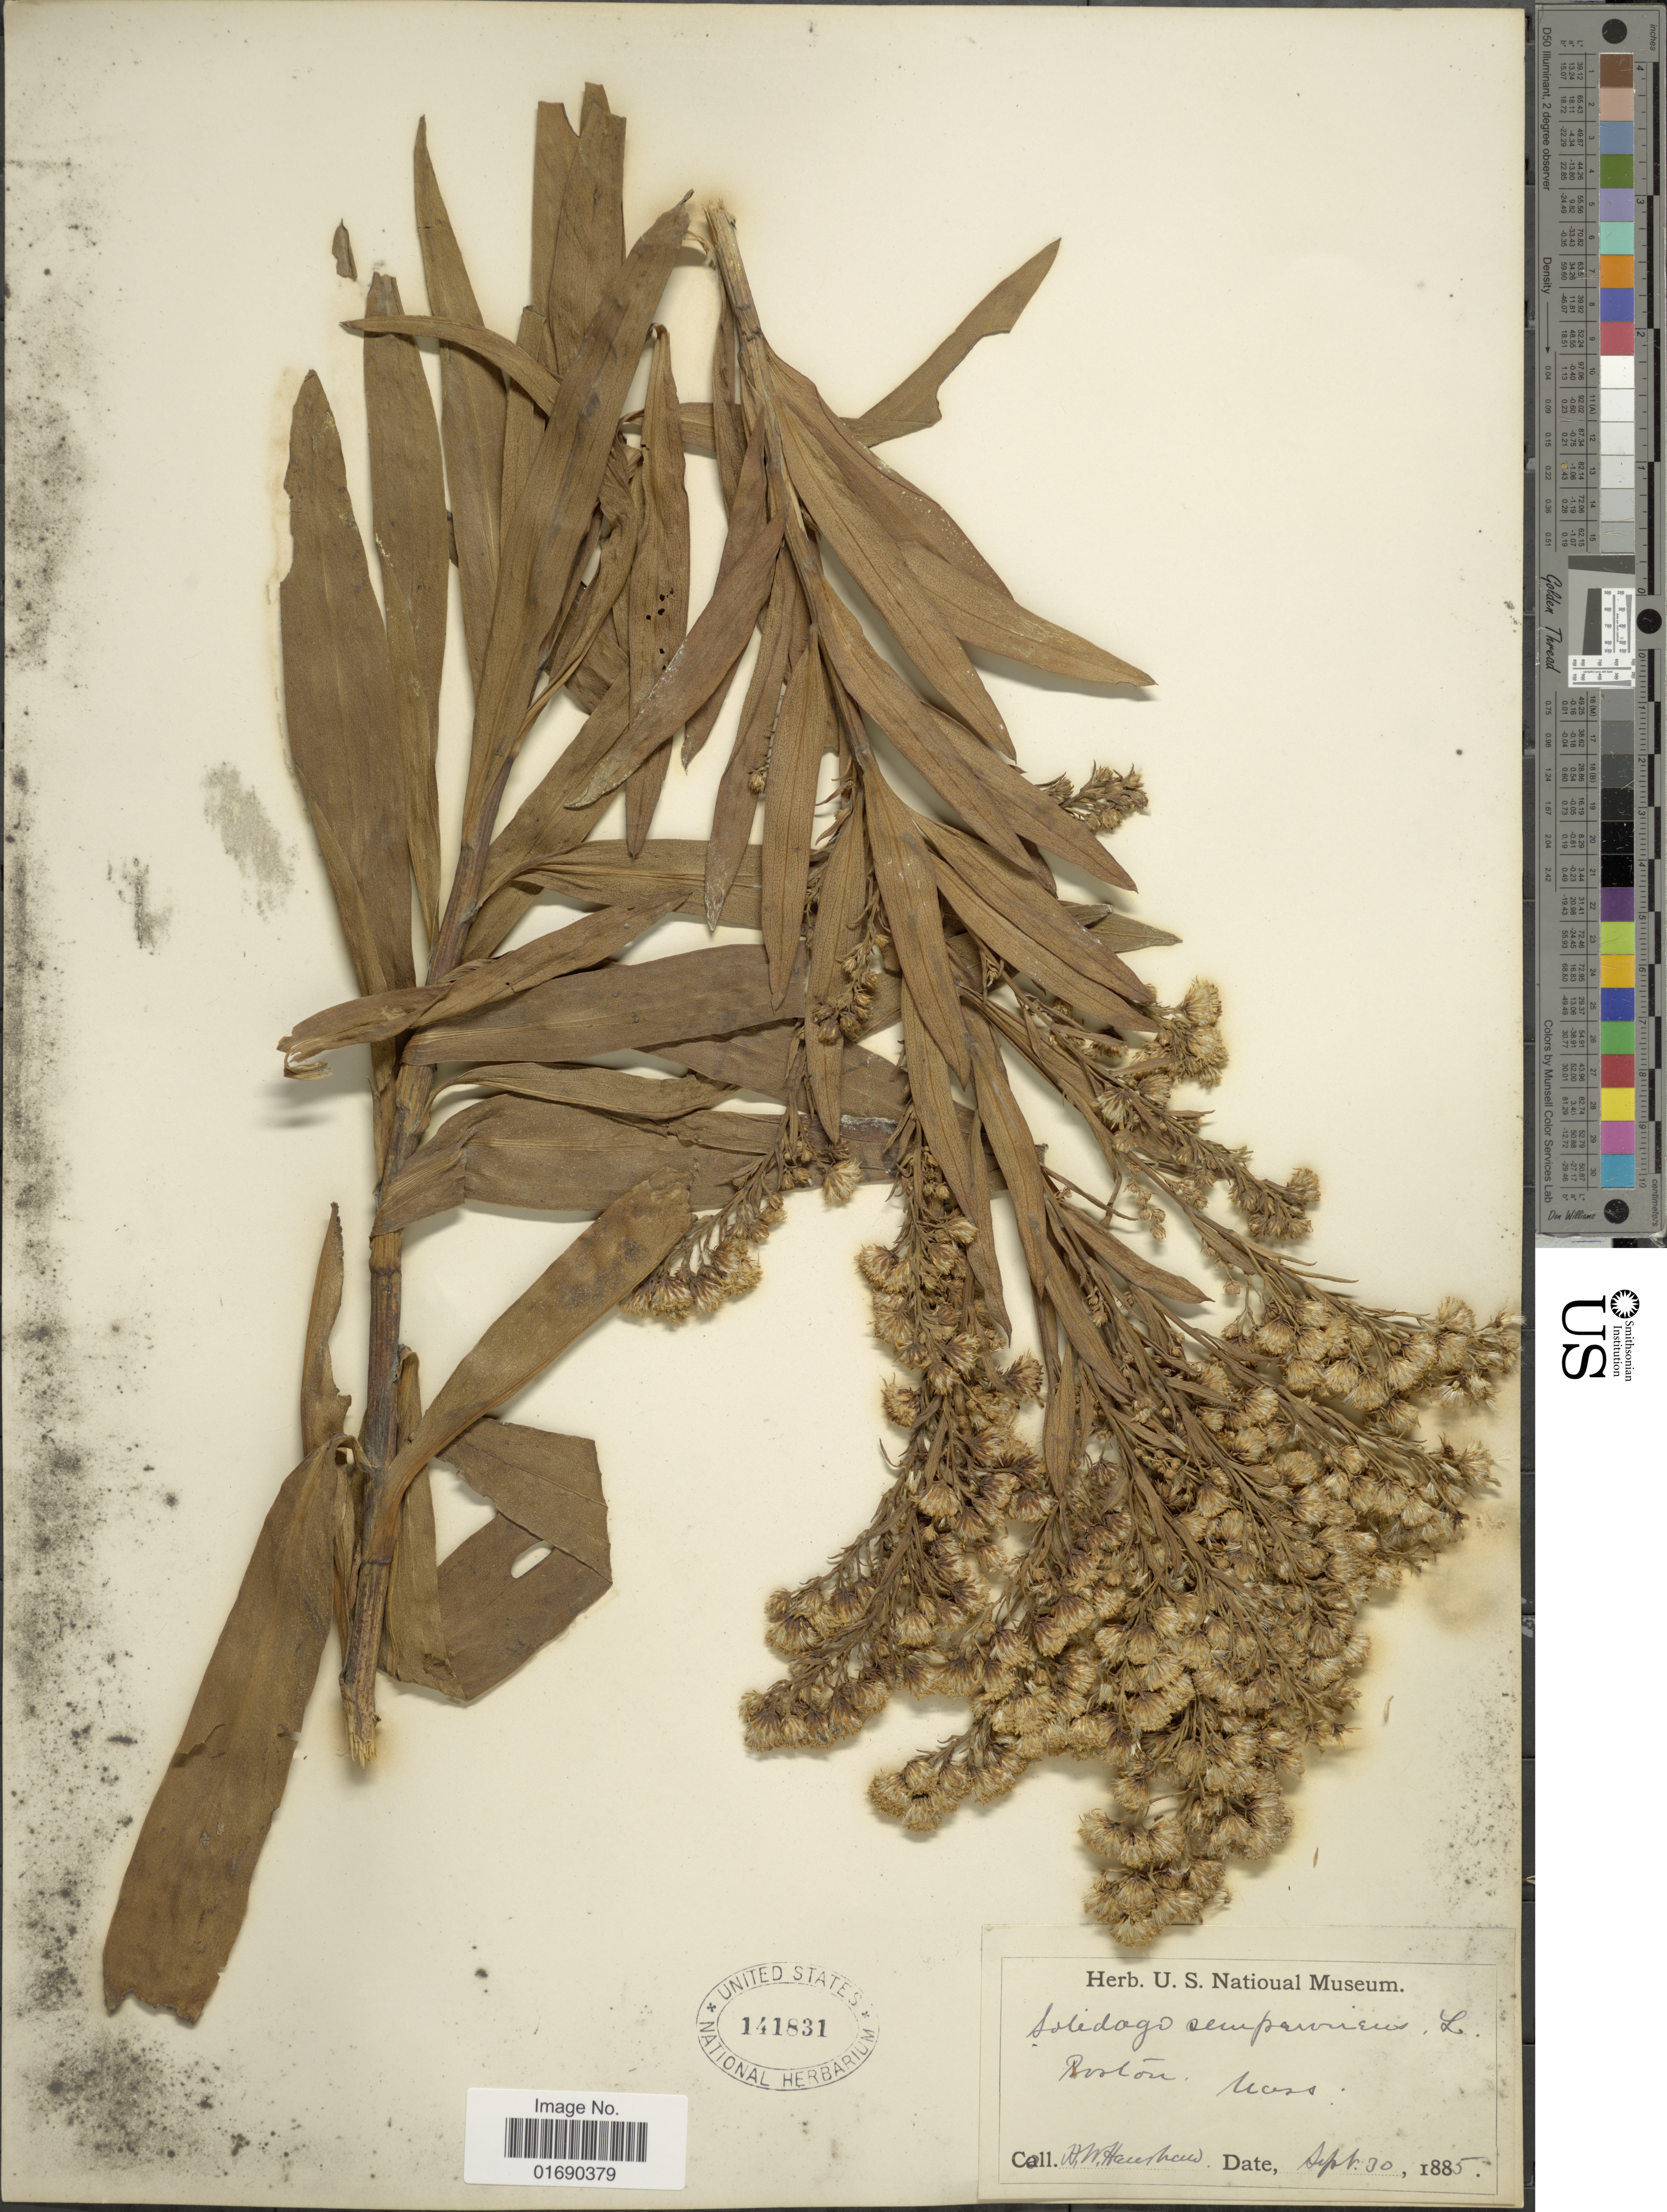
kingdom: Plantae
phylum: Tracheophyta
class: Magnoliopsida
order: Asterales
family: Asteraceae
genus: Solidago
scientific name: Solidago sempervirens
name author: L.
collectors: H. Henshaw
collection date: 1885-09-30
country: United States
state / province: Massachusetts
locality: Boston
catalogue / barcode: US 141831